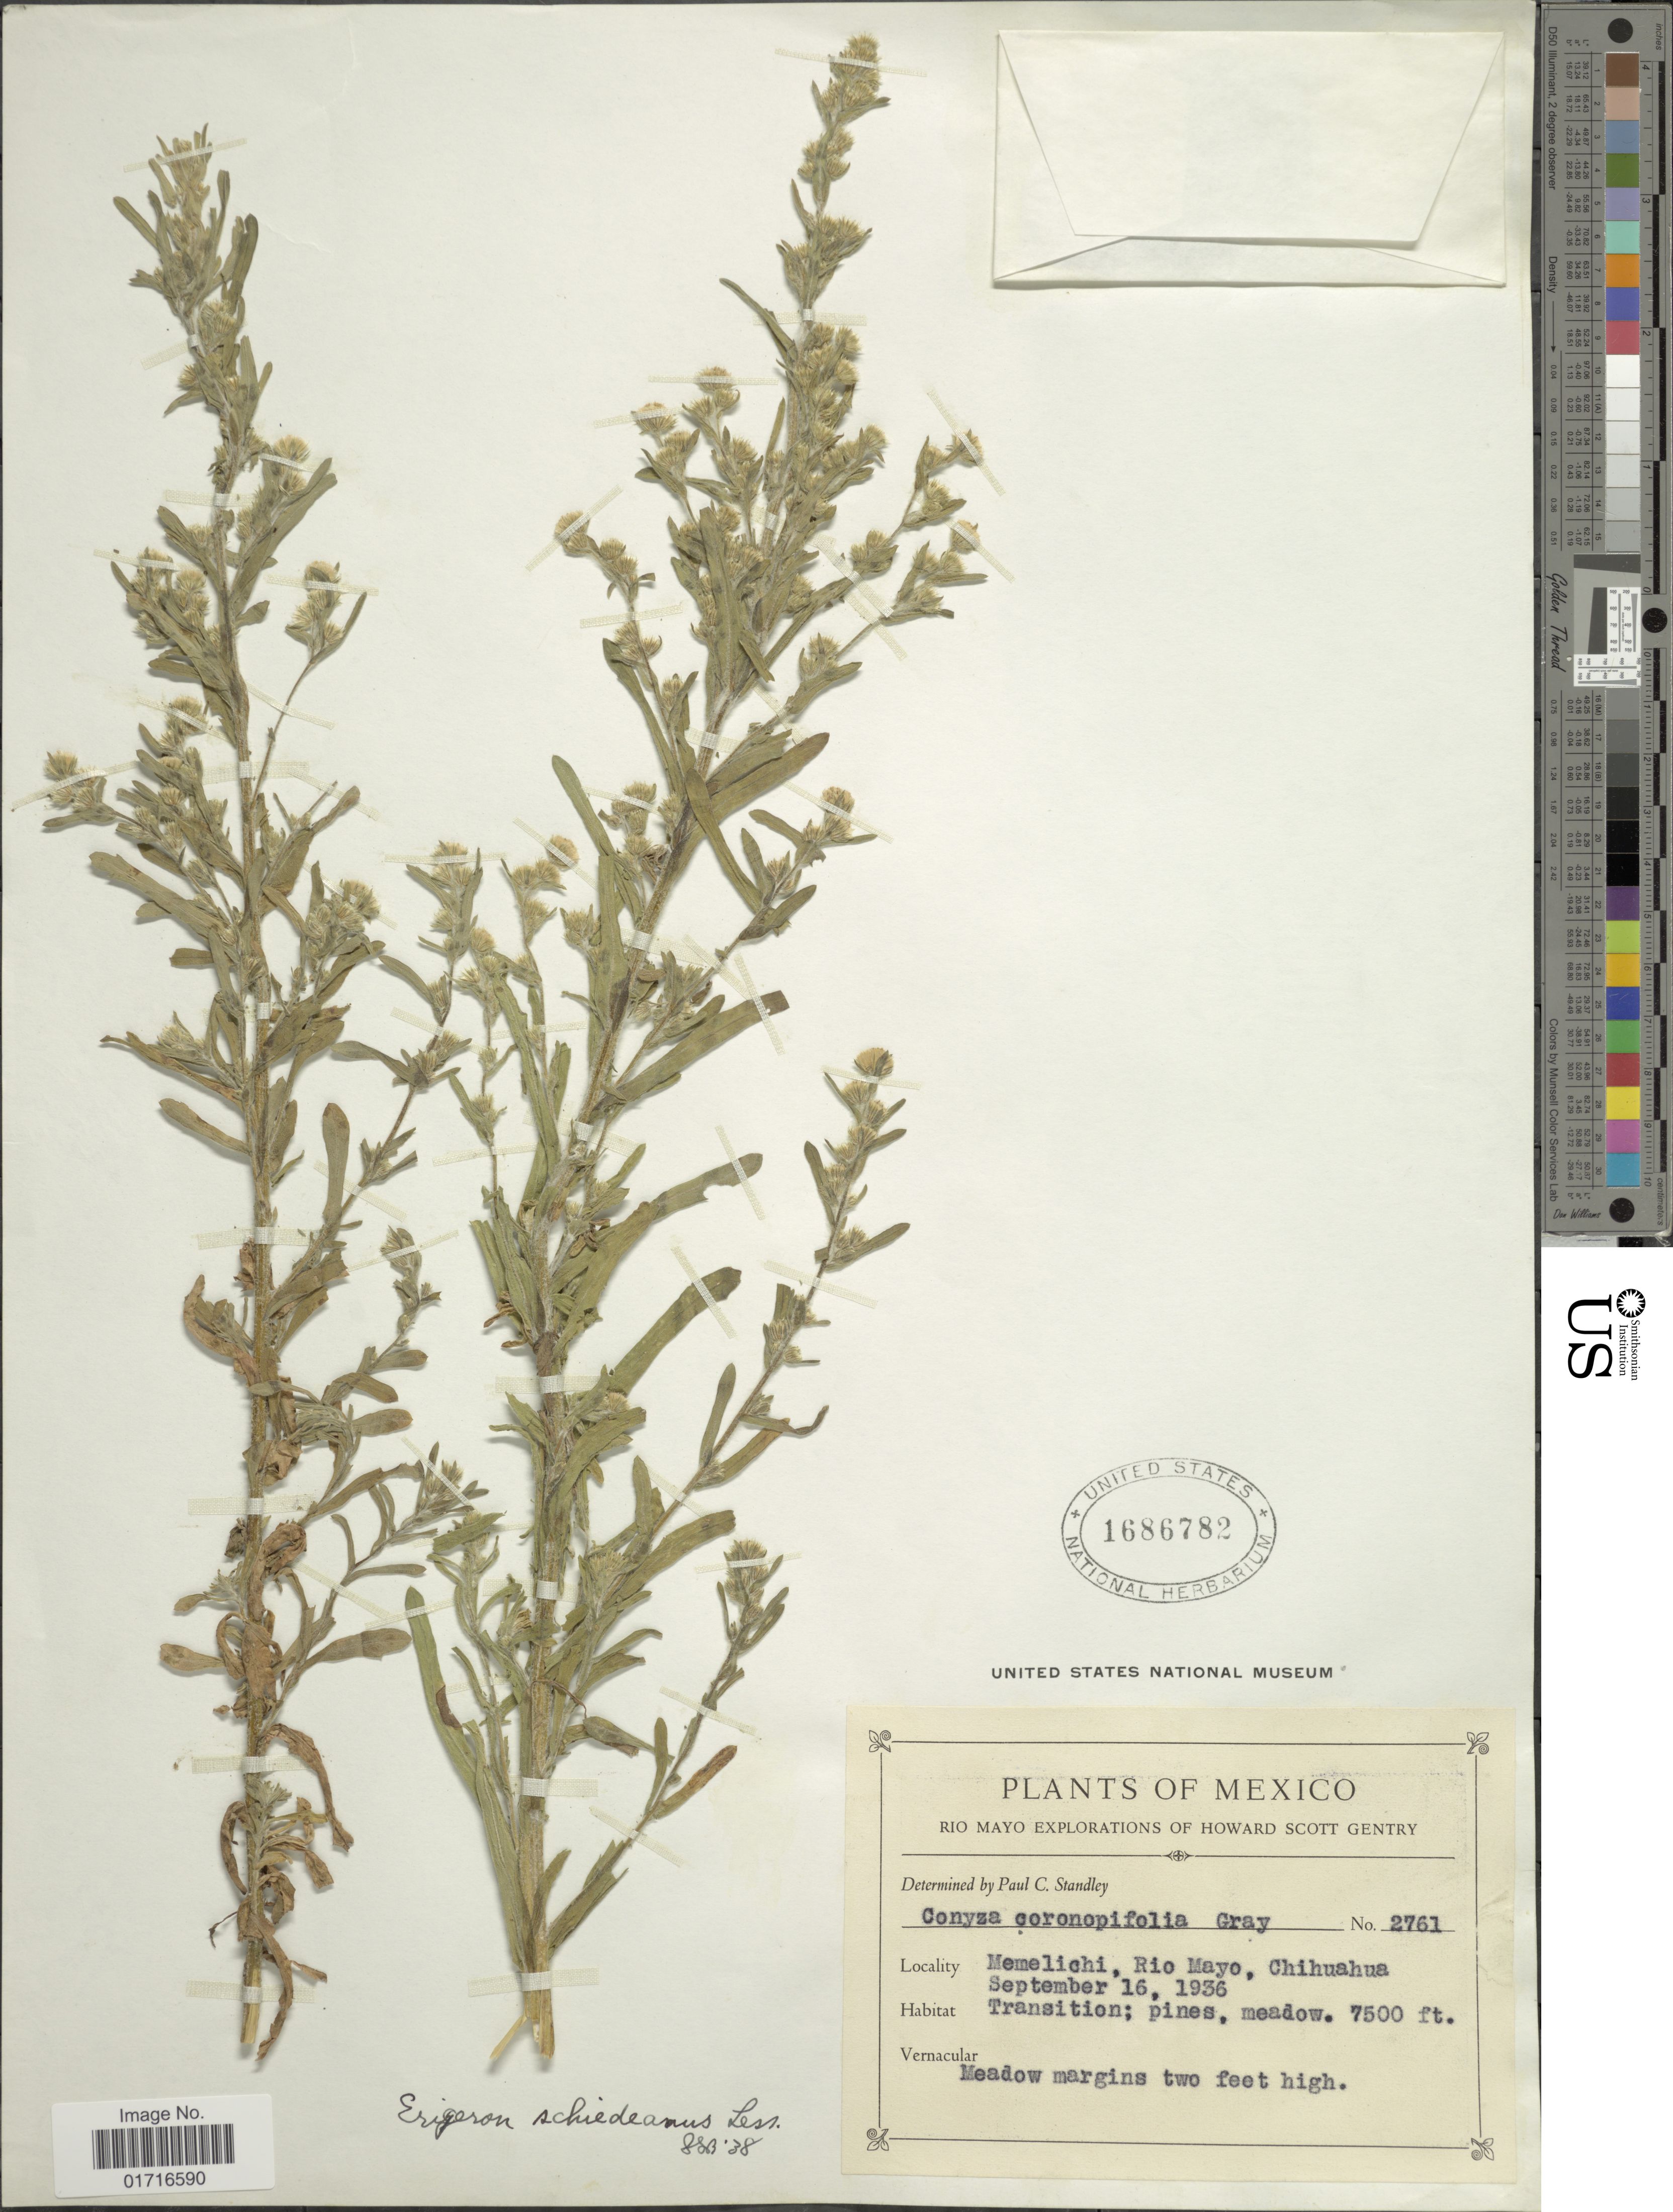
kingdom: Plantae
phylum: Tracheophyta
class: Magnoliopsida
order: Asterales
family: Asteraceae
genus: Conyza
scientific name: Conyza schiedeana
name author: (Less.) Cronq.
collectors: P. C. Standley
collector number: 2761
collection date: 1936-09-16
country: Mexico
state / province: Chihuahua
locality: Memelichi, Rio Mayo, Chihuahua.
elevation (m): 2286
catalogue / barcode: US 1686782